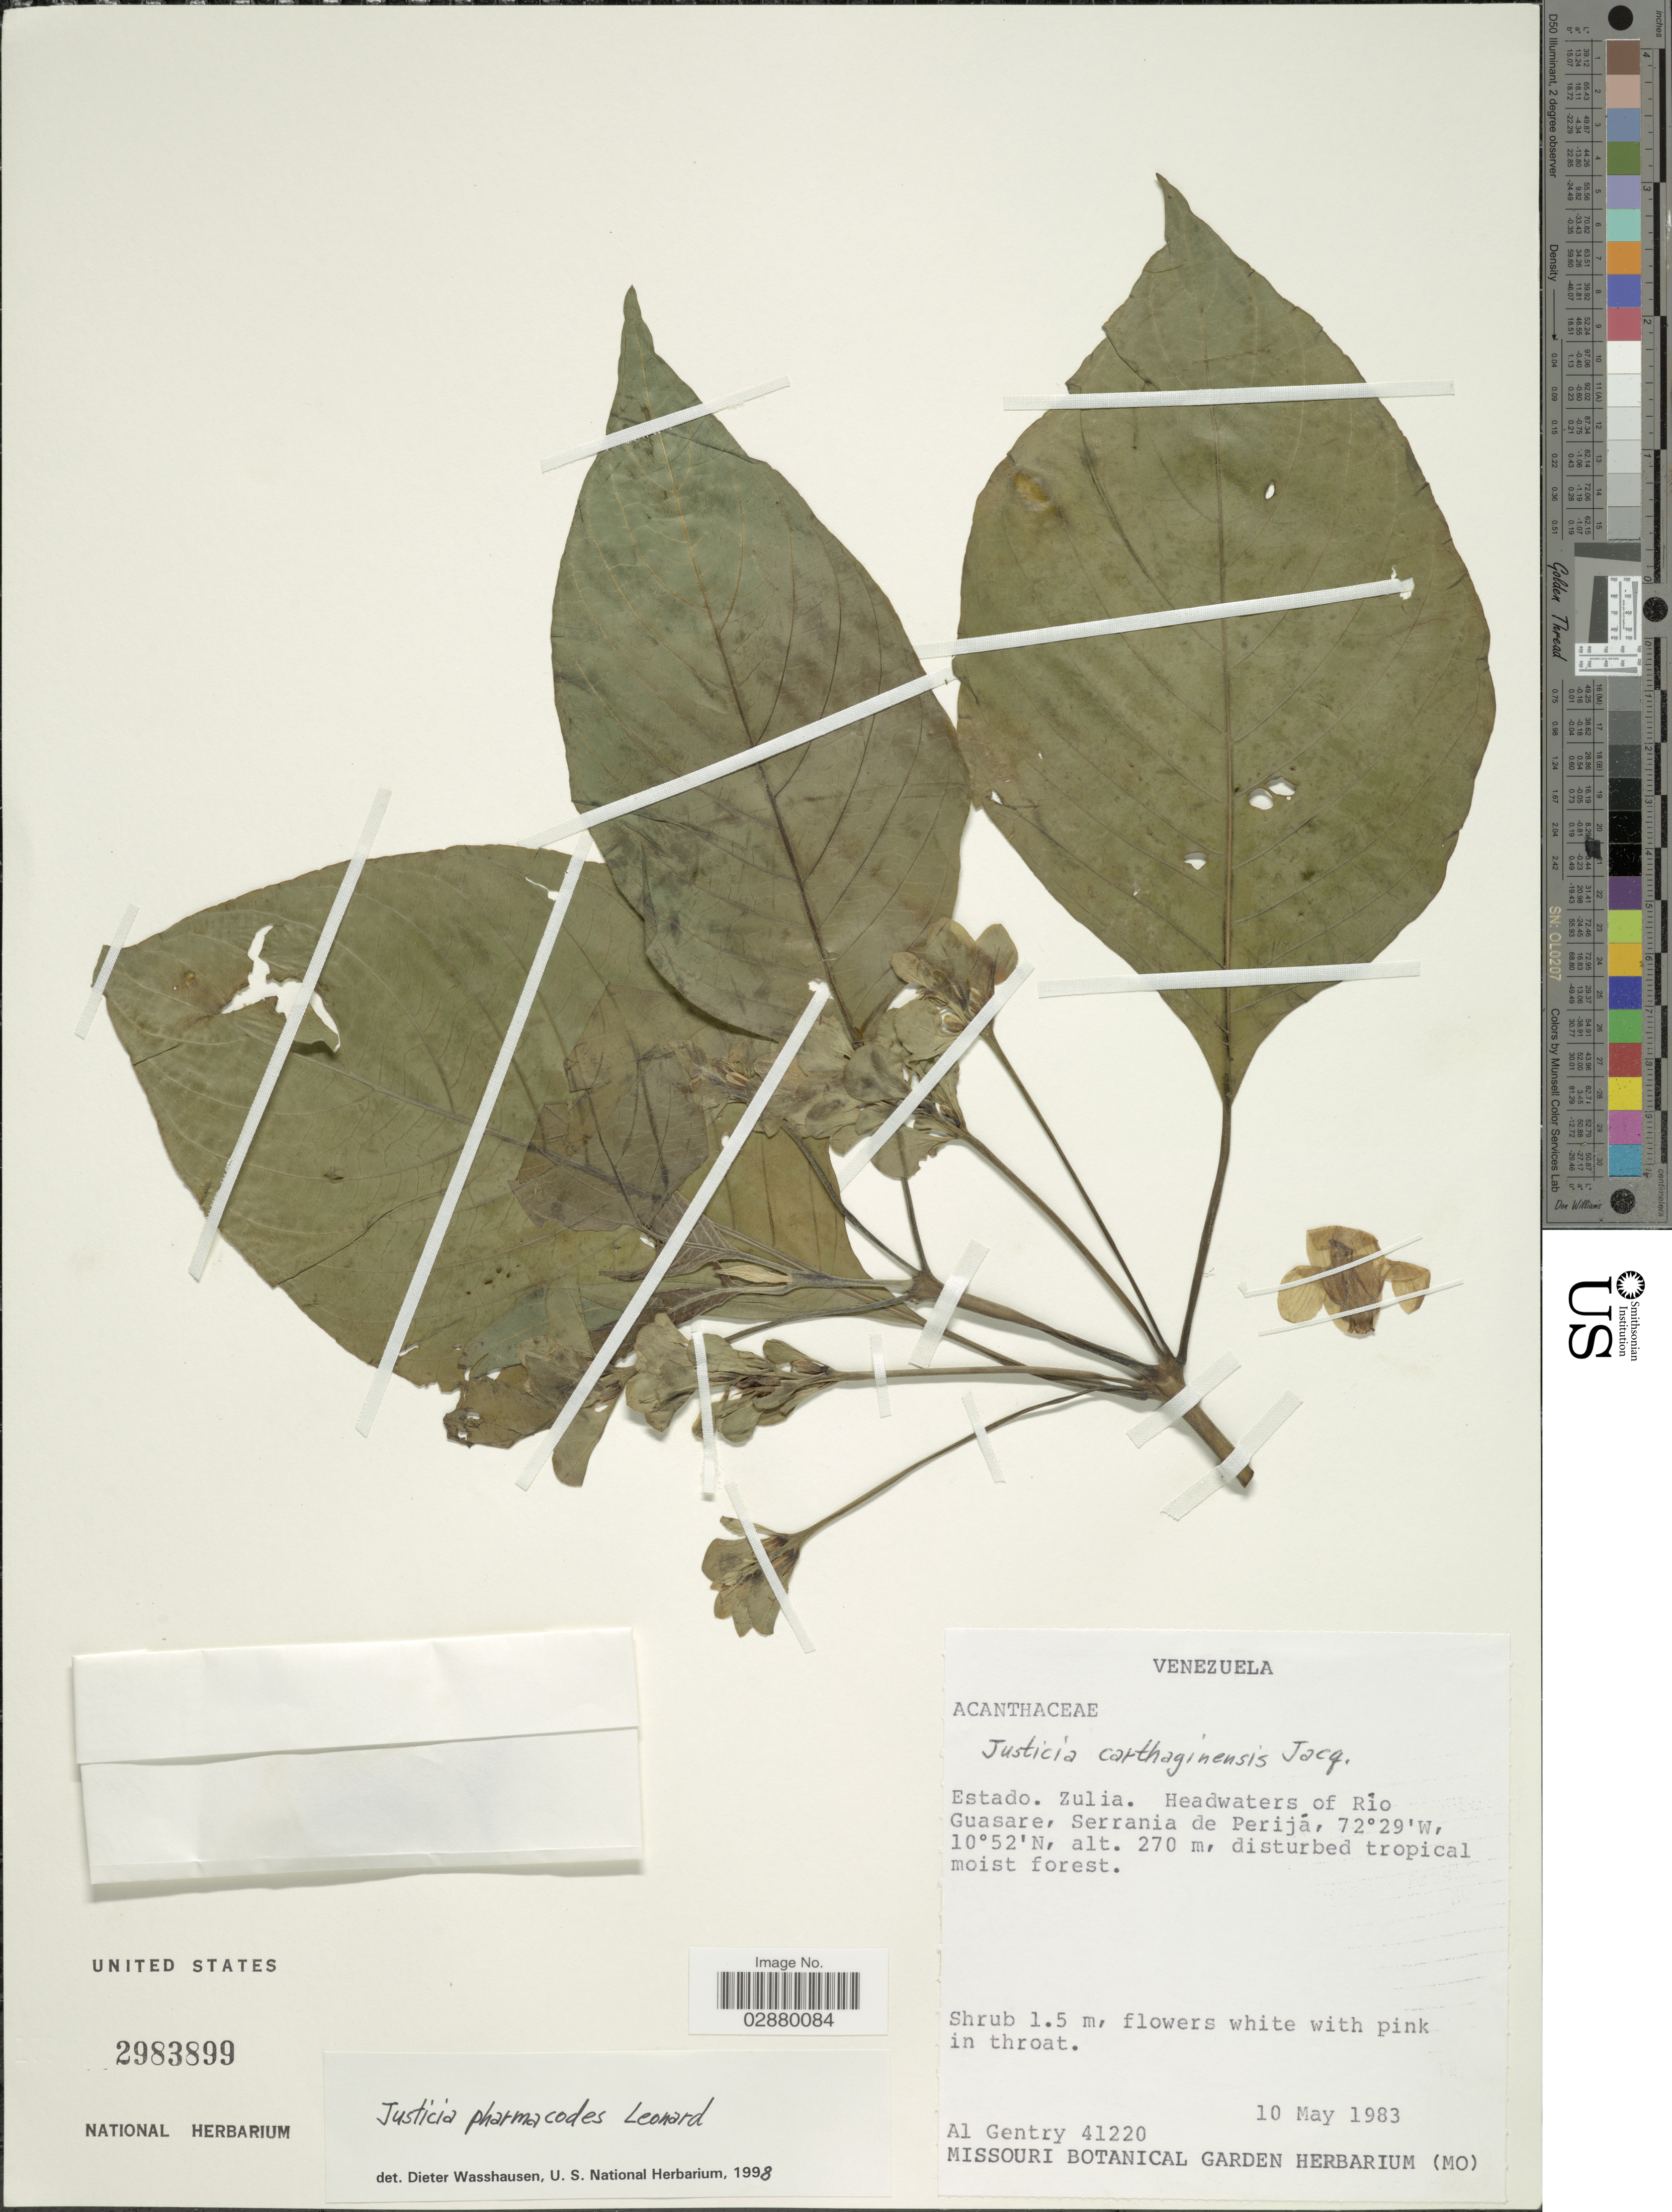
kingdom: Plantae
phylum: Tracheophyta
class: Magnoliopsida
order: Lamiales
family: Acanthaceae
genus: Justicia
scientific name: Justicia pharmacodes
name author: Leonard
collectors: A. H. Gentry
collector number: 41220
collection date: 1983-05-10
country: Venezuela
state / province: Zulia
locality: Headwaters of Río Guasare, Serrania de Perijá.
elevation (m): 270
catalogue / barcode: US 2983899